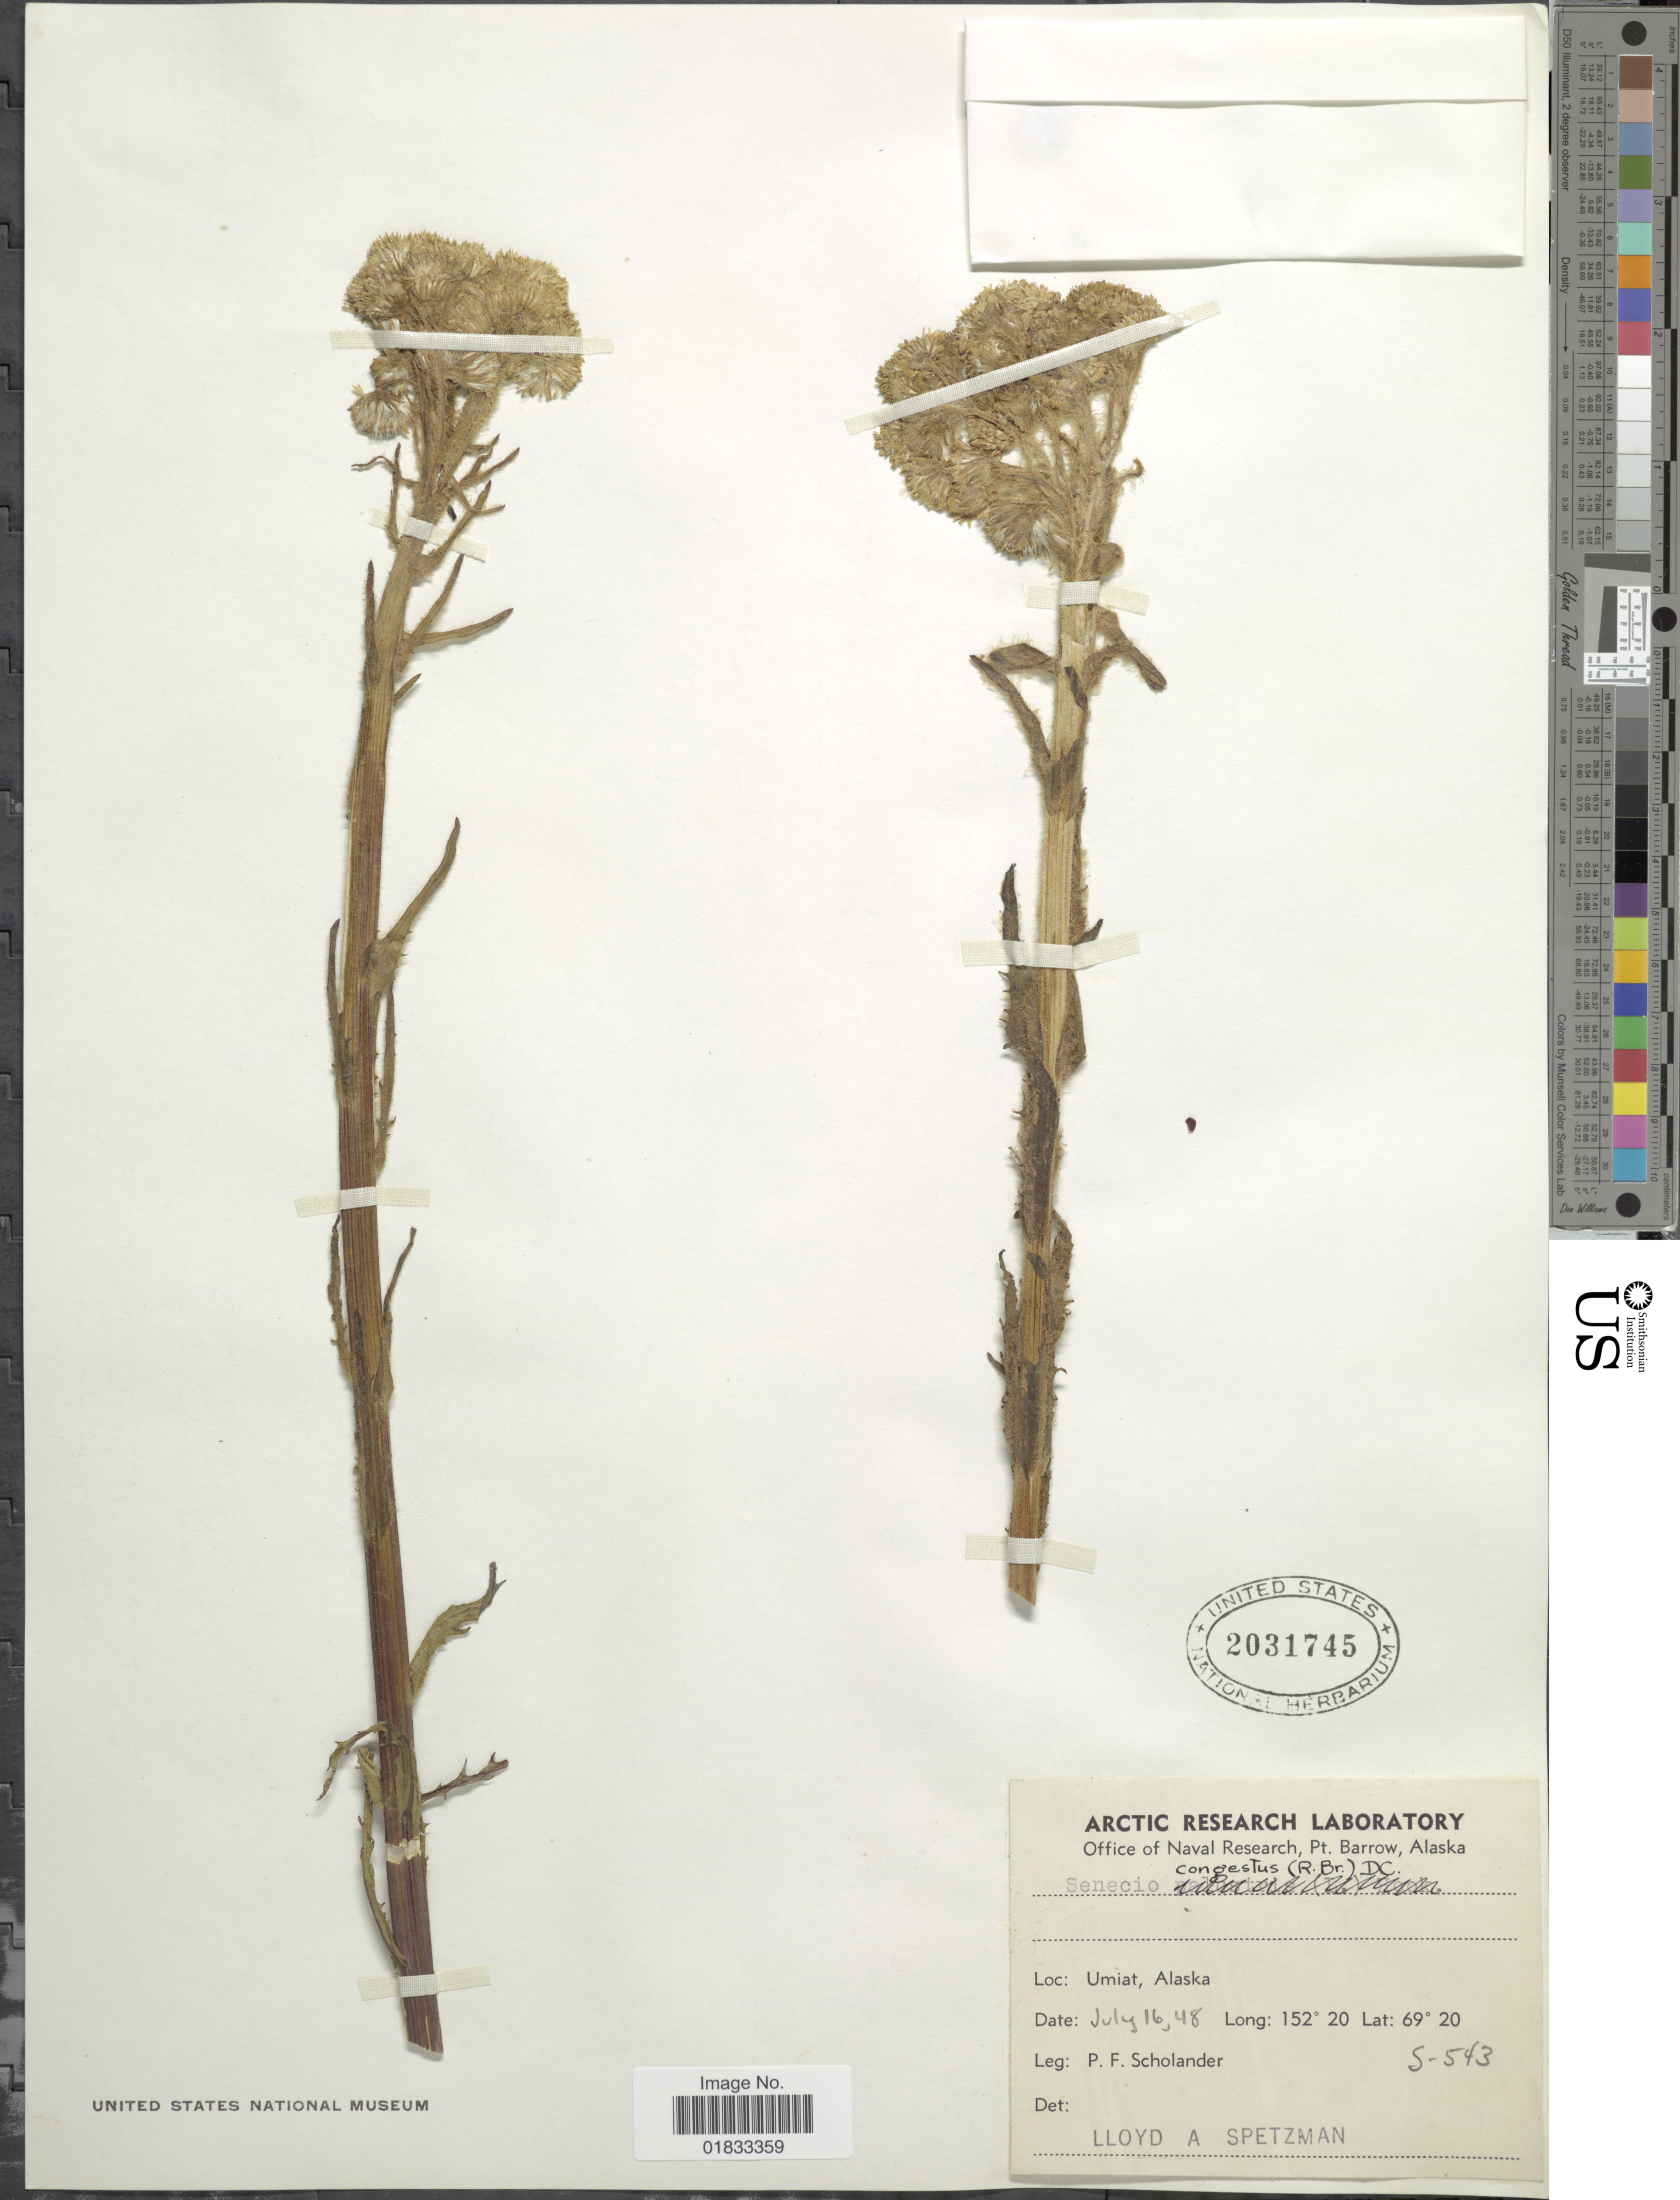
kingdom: Plantae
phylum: Tracheophyta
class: Magnoliopsida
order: Asterales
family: Asteraceae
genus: Tephroseris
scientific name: Tephroseris palustris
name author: (L.) Rchb.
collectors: P. Scholander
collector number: S-543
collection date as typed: Transcribed d/m/y: 16/7/48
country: United States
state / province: Alaska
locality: Umiat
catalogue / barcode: US 2031745